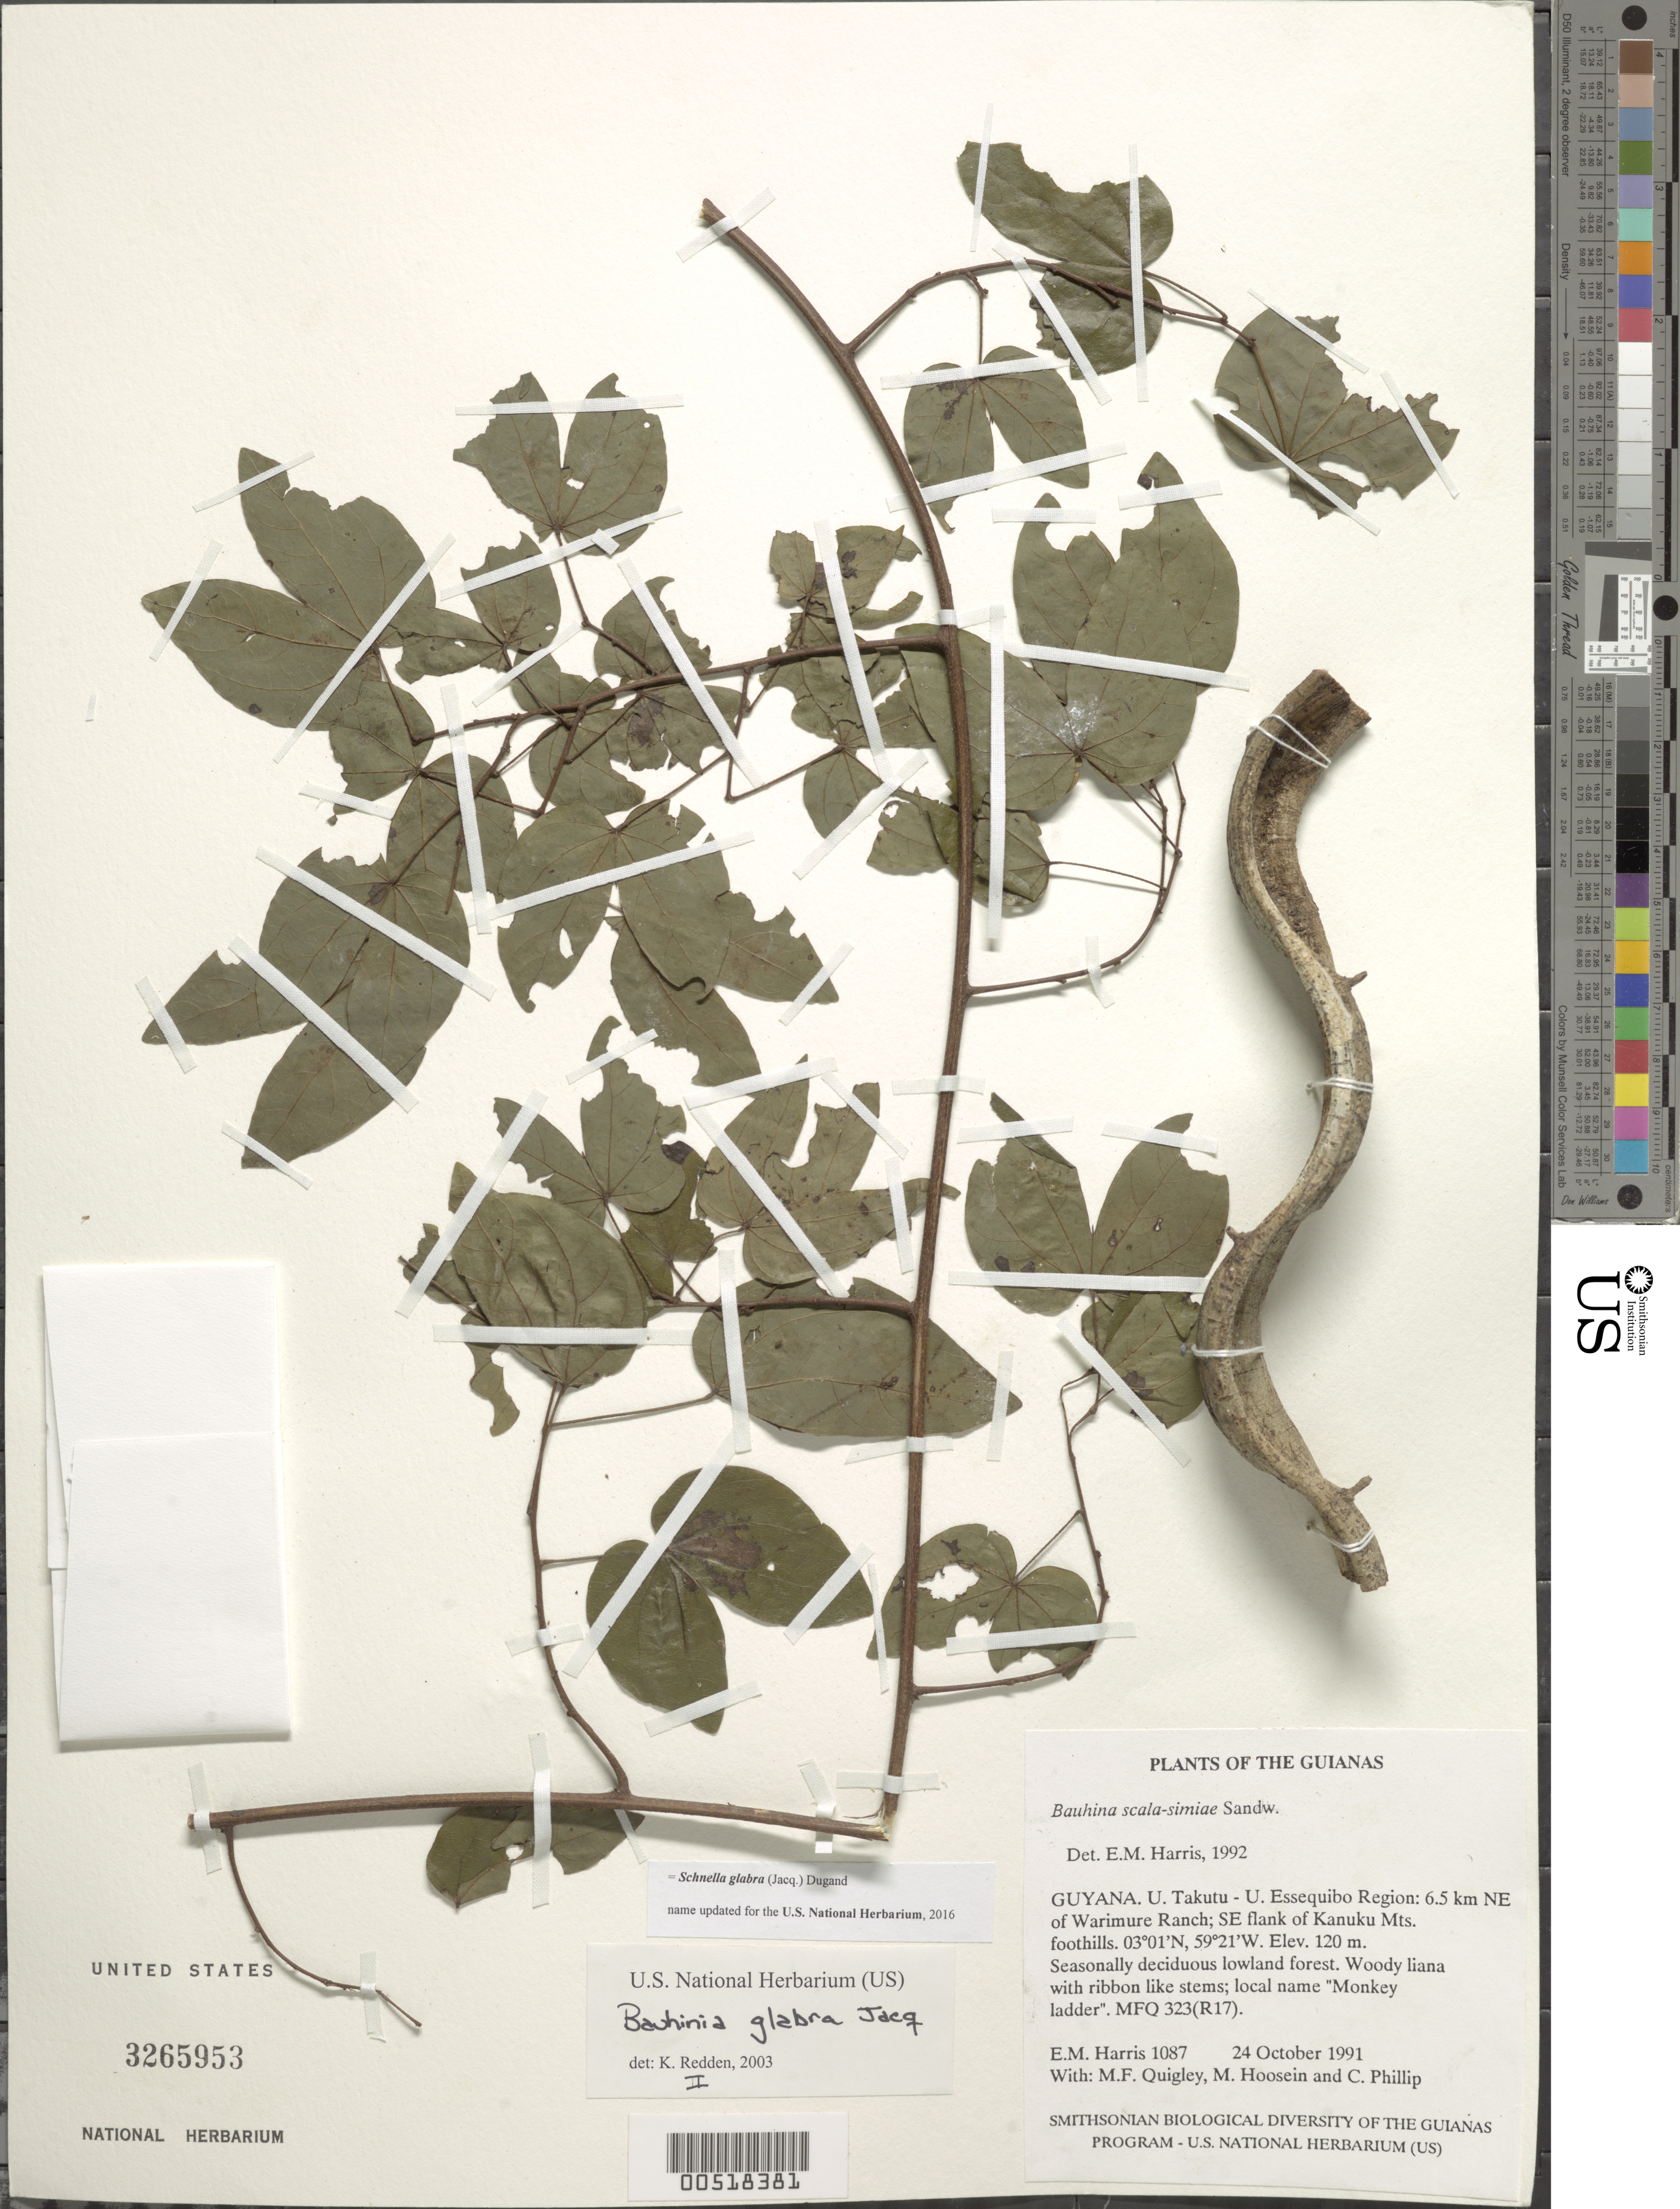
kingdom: Plantae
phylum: Tracheophyta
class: Magnoliopsida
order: Fabales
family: Fabaceae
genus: Schnella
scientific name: Schnella glabra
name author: (Jacq.) Dugand G.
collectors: E. M. Harris, M. Quigley, M. Hossein & C. Phillip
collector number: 1087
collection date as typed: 24 October 1991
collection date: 1991-10-24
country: Guyana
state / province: U. Takutu-U. Essequibo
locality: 6.5 km NE of Warimure Ranch; SE flank of Kanuku Mts. foothills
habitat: Seasonally deciduous lowland forest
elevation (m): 120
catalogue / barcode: US 3265953